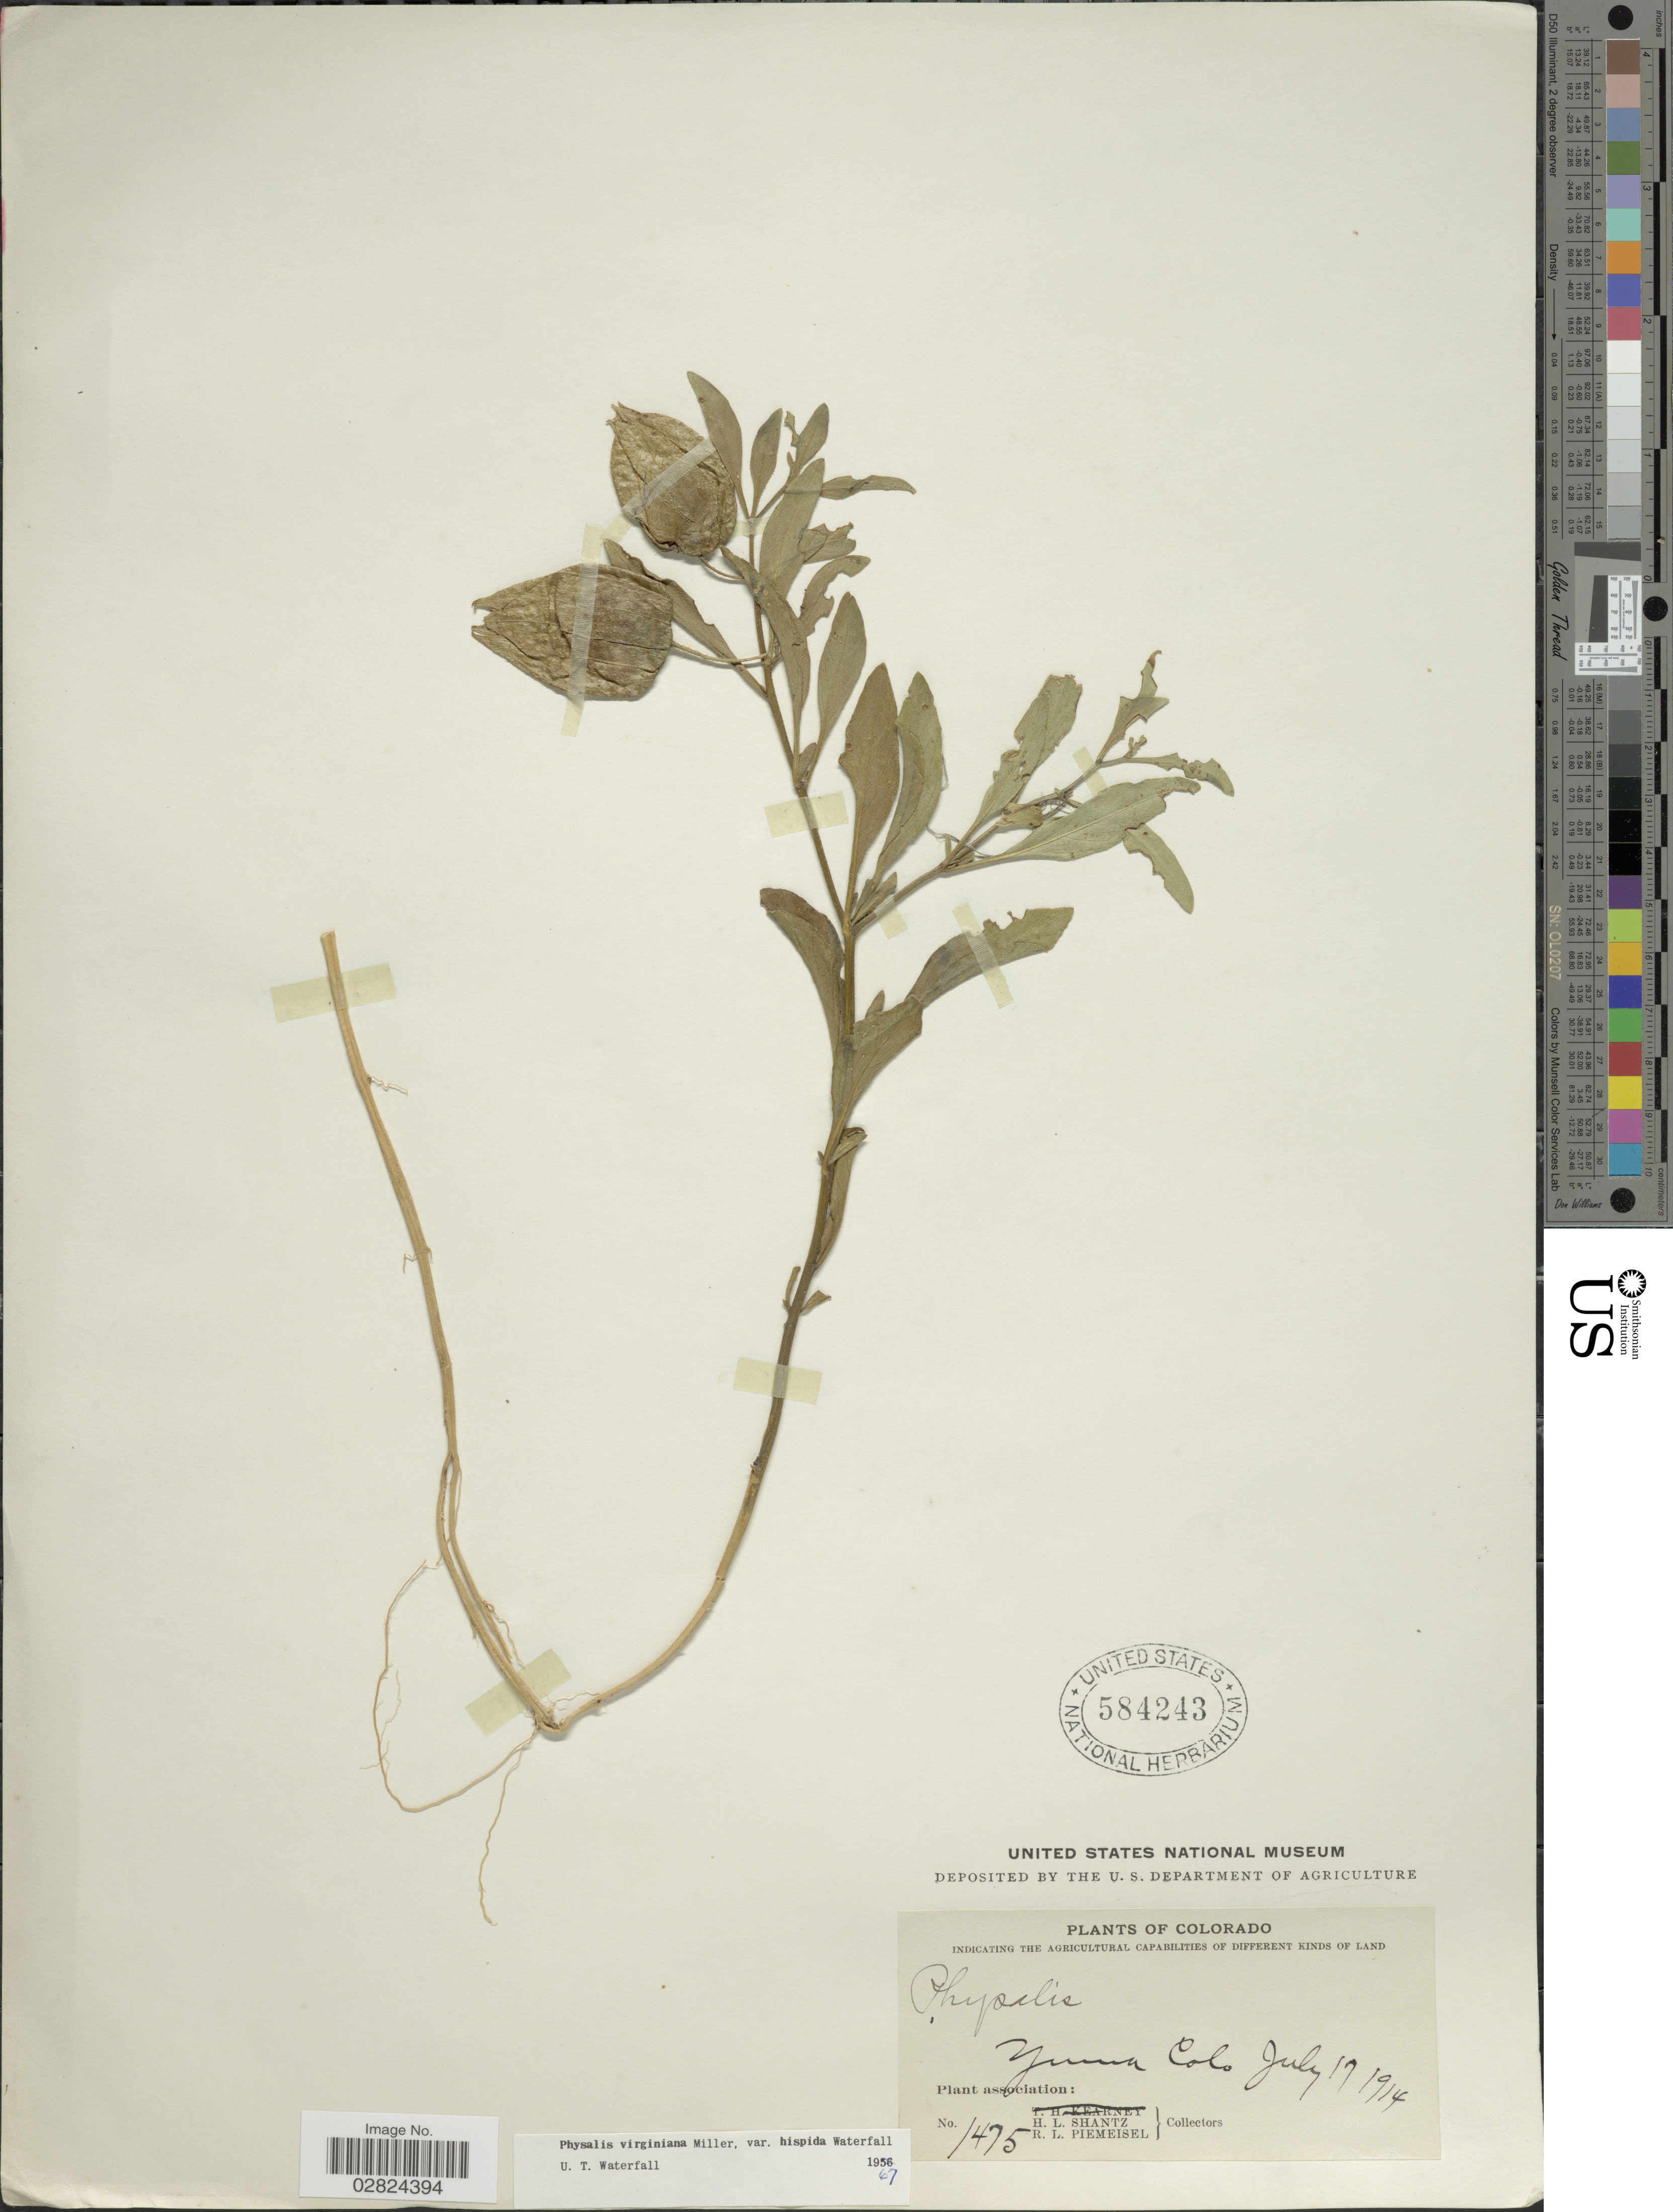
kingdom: Plantae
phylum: Tracheophyta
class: Magnoliopsida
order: Solanales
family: Solanaceae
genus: Physalis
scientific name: Physalis virginiana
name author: Mill.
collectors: H. Shantz & R. L. Piemeisel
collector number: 1475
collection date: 1914-07-17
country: United States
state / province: Colorado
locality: Yuma Colo.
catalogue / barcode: US 584243